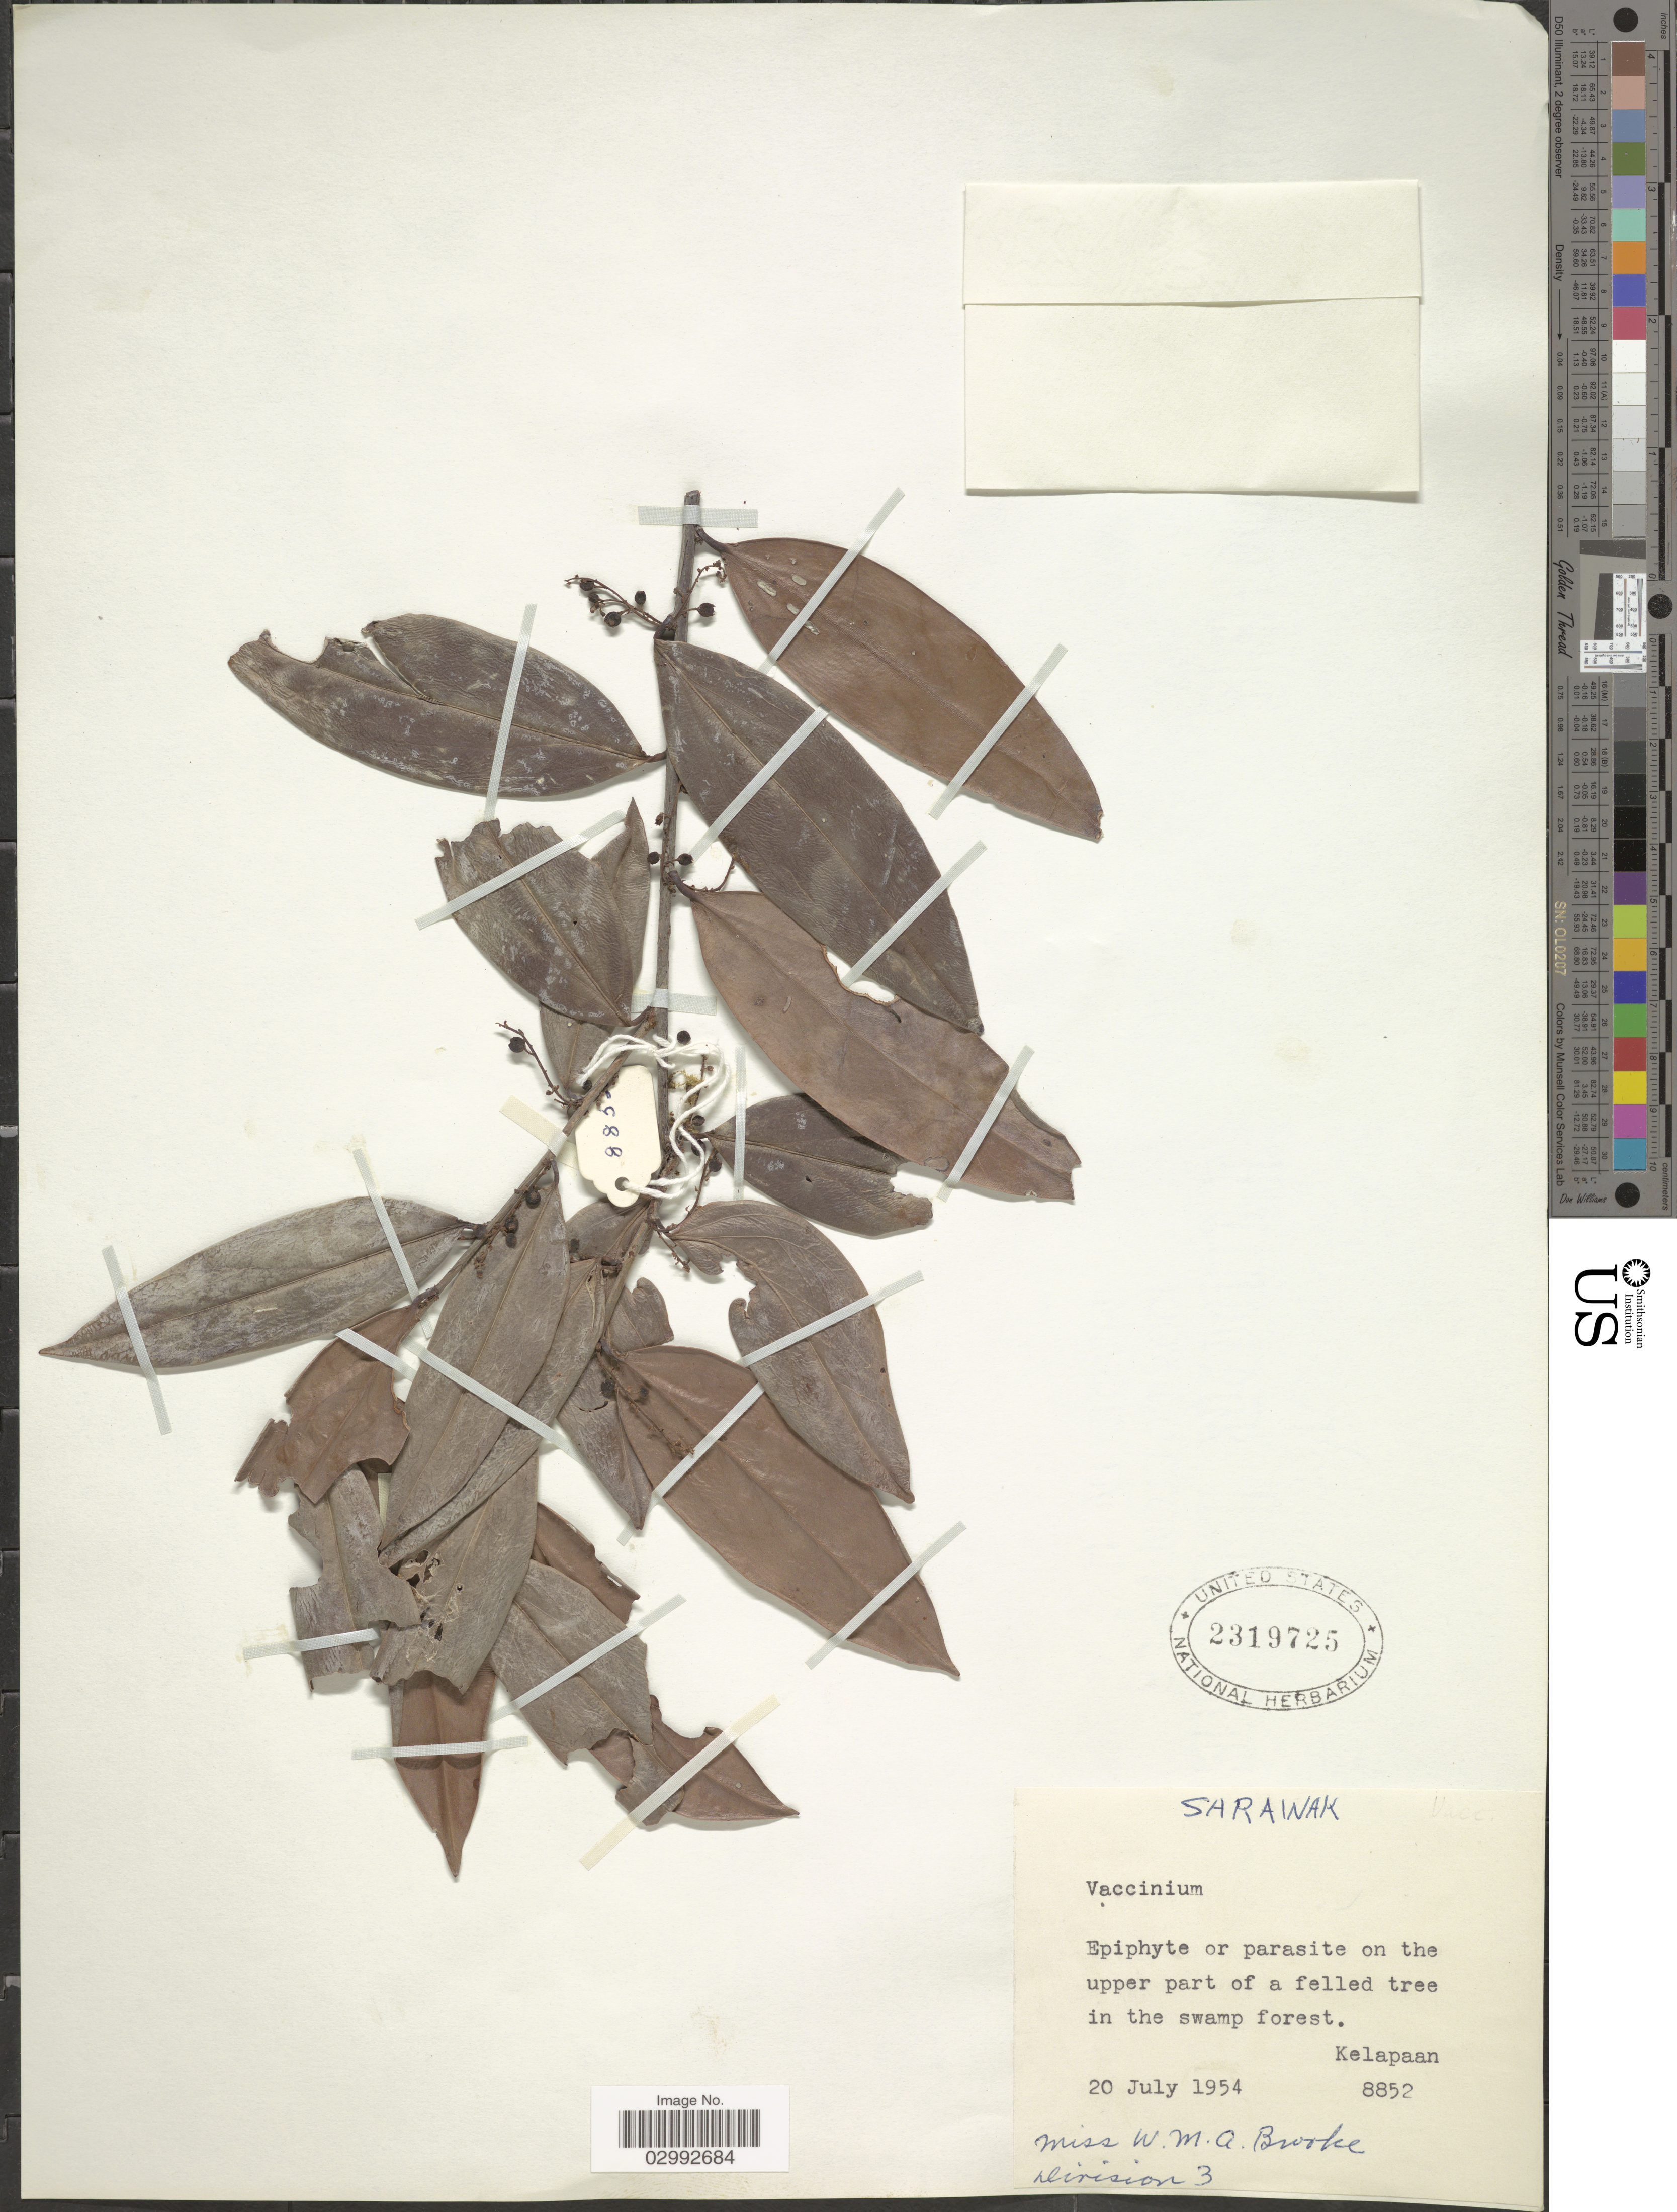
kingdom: Plantae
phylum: Tracheophyta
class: Magnoliopsida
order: Ericales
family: Ericaceae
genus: Vaccinium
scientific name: Vaccinium sp.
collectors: W. Brooke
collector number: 8852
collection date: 1954-07-20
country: Malaysia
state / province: Sarawak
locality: Kelapaan.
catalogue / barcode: US 2319725